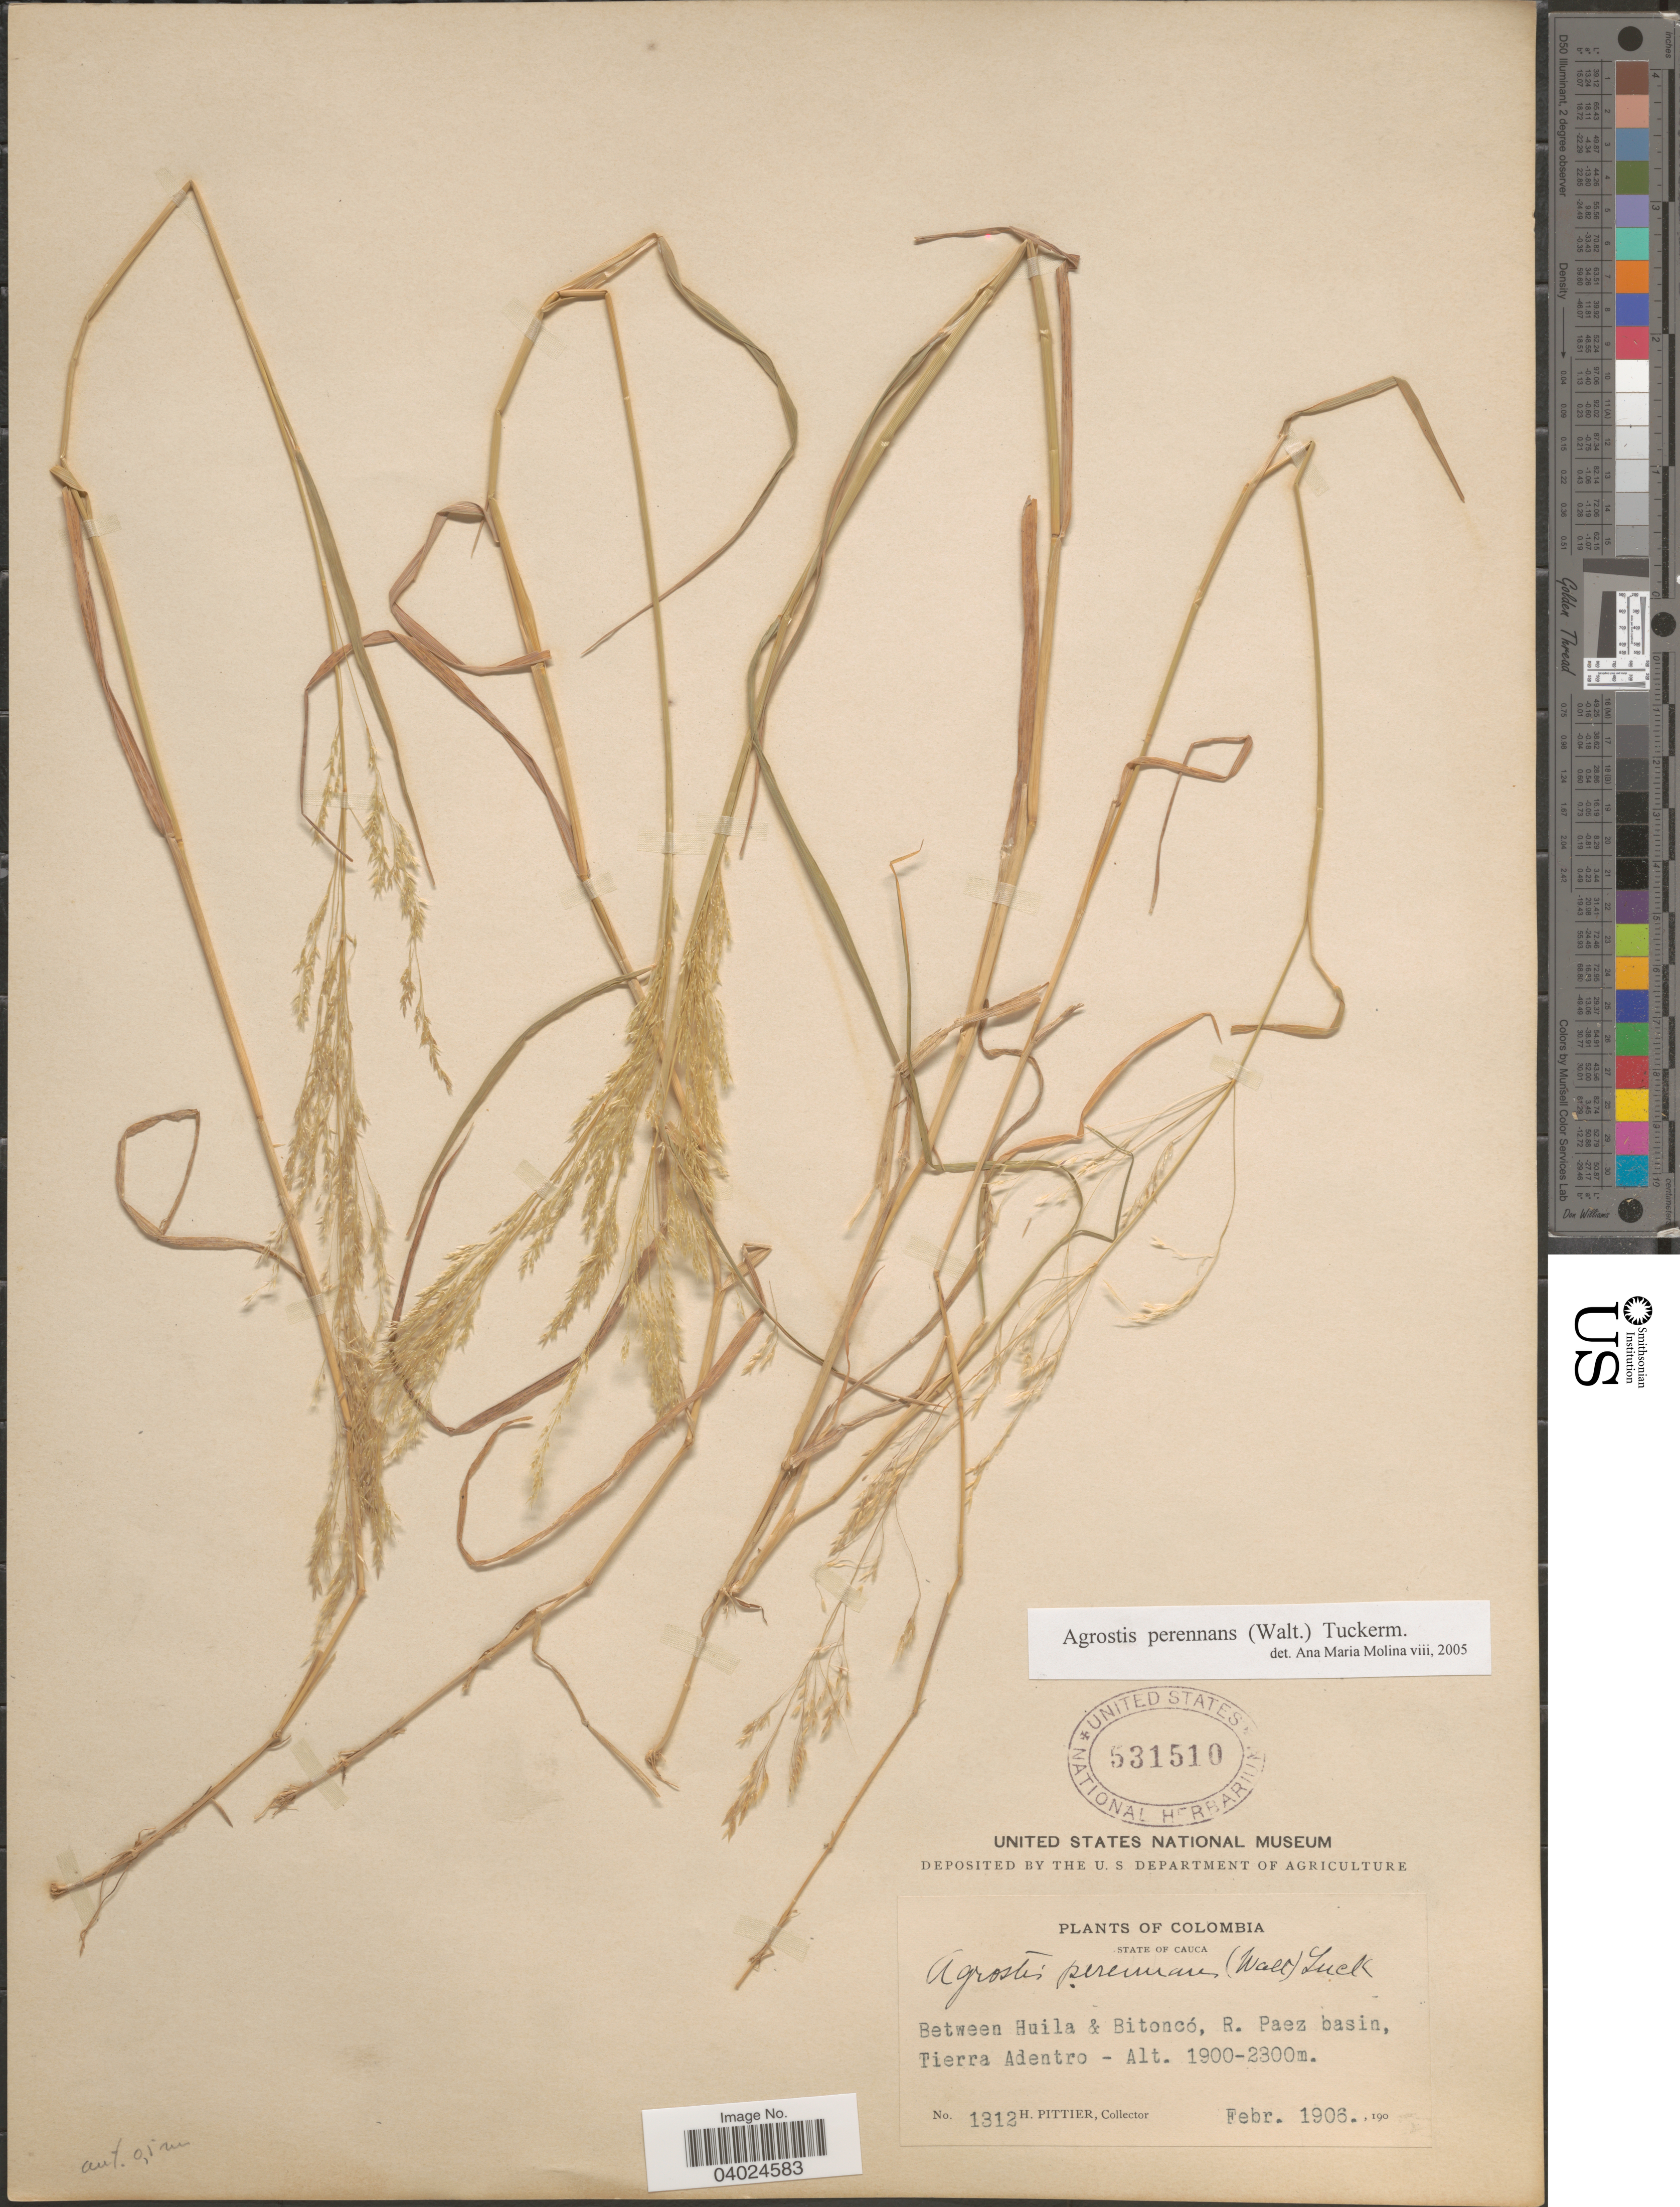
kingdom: Plantae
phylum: Tracheophyta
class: Liliopsida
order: Poales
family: Poaceae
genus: Agrostis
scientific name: Agrostis perennans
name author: (Walter) Tuck.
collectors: H. F. Pittier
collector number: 1312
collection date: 1906-02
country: Colombia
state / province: Cauca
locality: Between Huila & Bitoncó, R. Paez basin, Tierra Adentro.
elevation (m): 1900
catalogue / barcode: US 531510